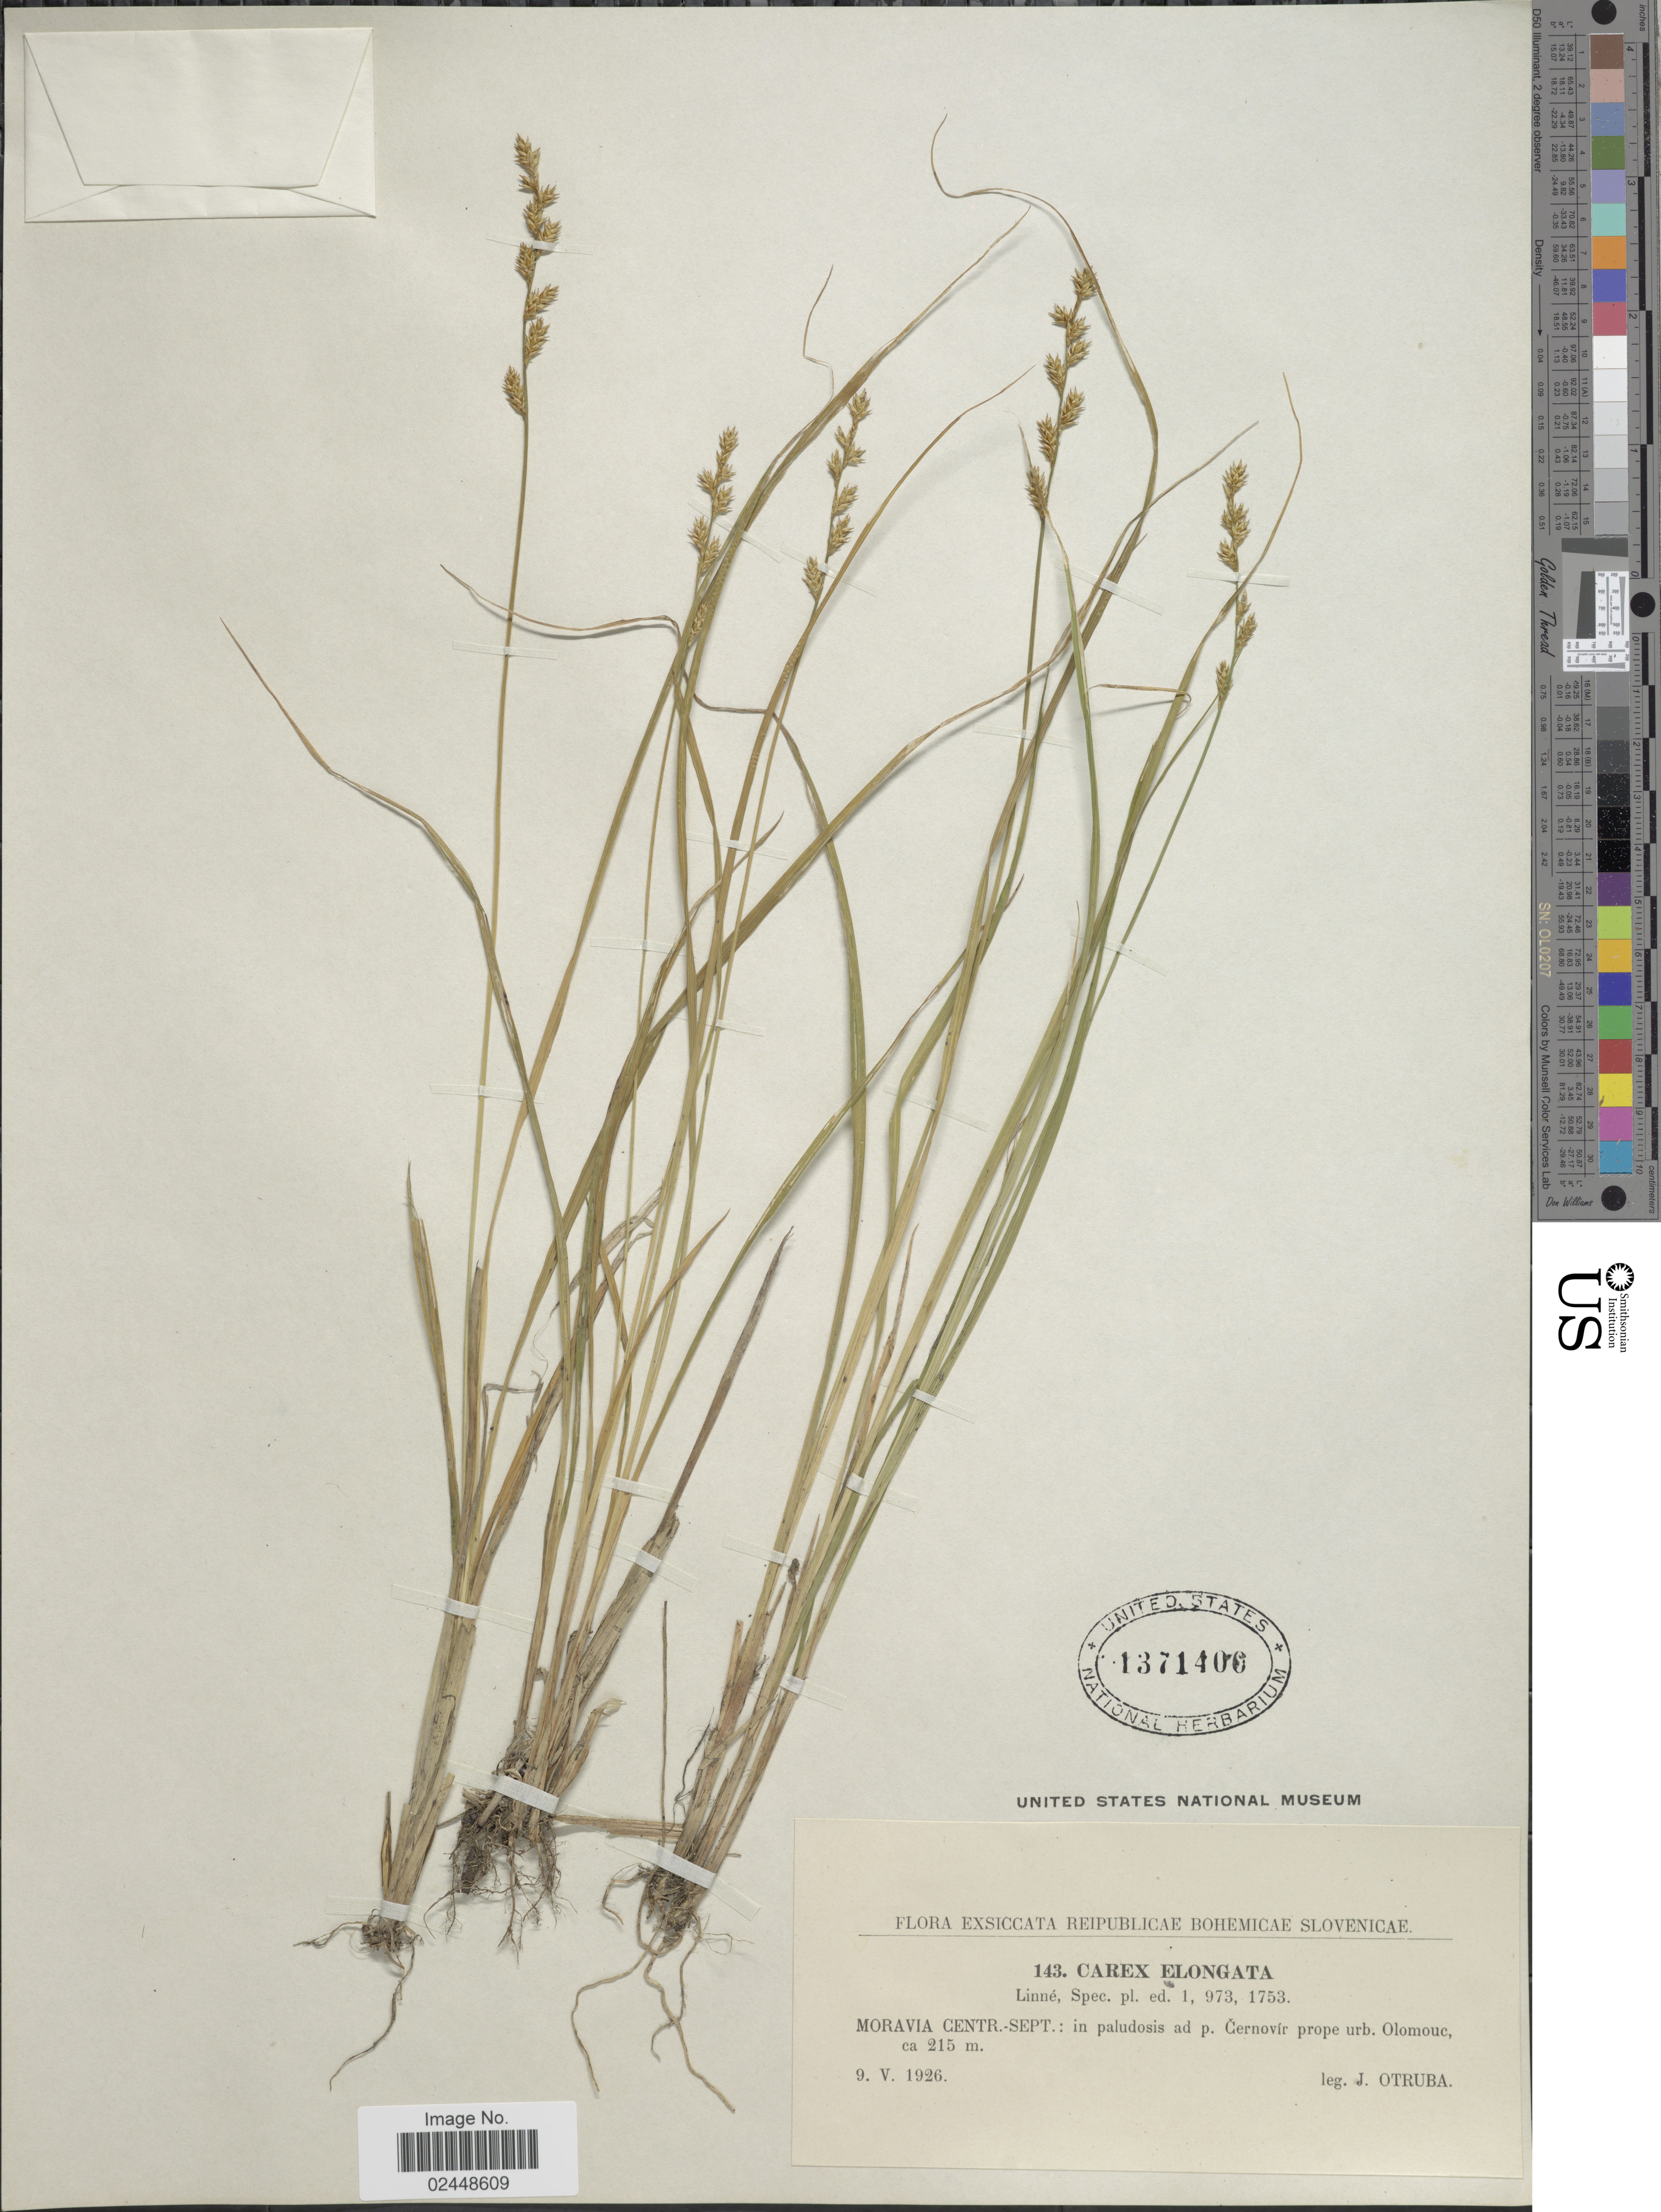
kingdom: Plantae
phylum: Tracheophyta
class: Liliopsida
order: Poales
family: Cyperaceae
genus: Carex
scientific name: Carex elongata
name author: L.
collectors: J. Otruba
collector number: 143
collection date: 1926-06-09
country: Czechia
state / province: Olomouc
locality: Reipublicae Bohemicae Slovenicae. Moravia Centr.-Sept.: in paludosis ad p. Cernovir prope urb. Olomouc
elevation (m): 215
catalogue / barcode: US 1371400